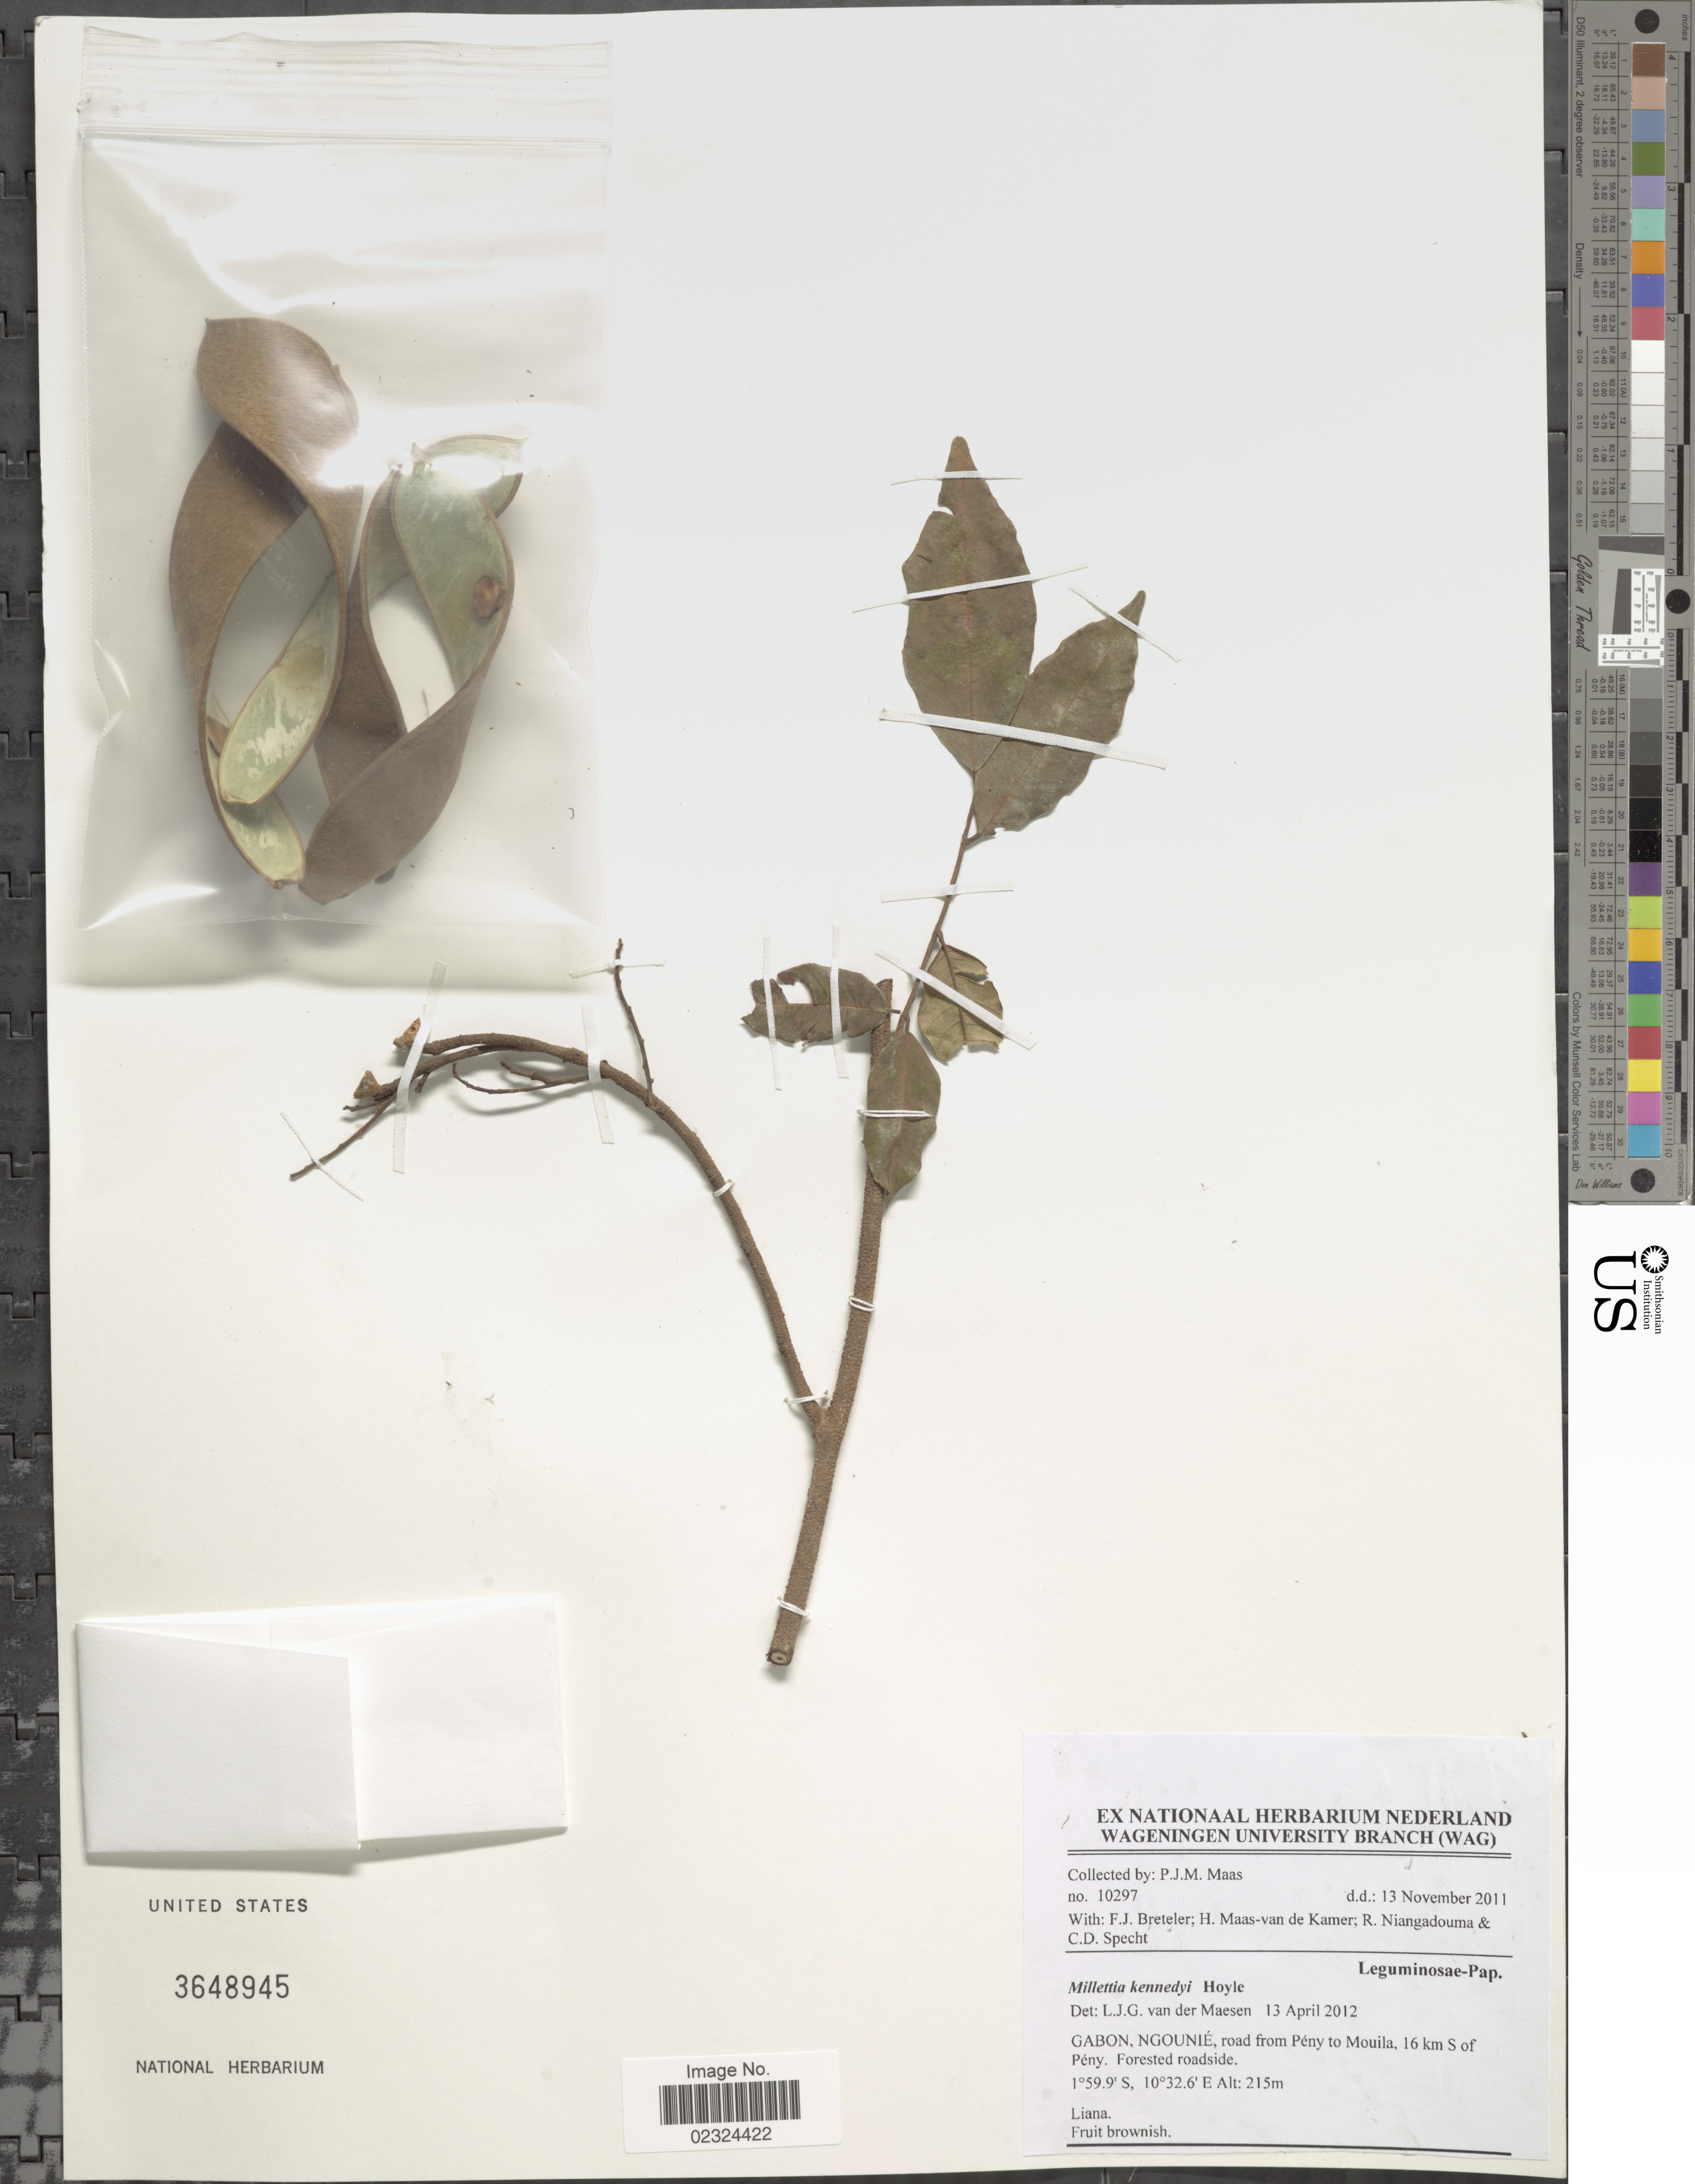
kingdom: Plantae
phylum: Tracheophyta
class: Magnoliopsida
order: Fabales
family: Fabaceae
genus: Millettia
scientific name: Millettia kennedyi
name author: Hoyle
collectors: P. Maas, F. J. Breteler, H. Maas van de Kamer, R. Niangadouma & C. D. Specht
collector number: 10297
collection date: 2011-11-13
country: Gabon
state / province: Ngounie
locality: Road from Peny to Mouila, 16 km S of Peny.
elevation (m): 215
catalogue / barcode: US 3648945